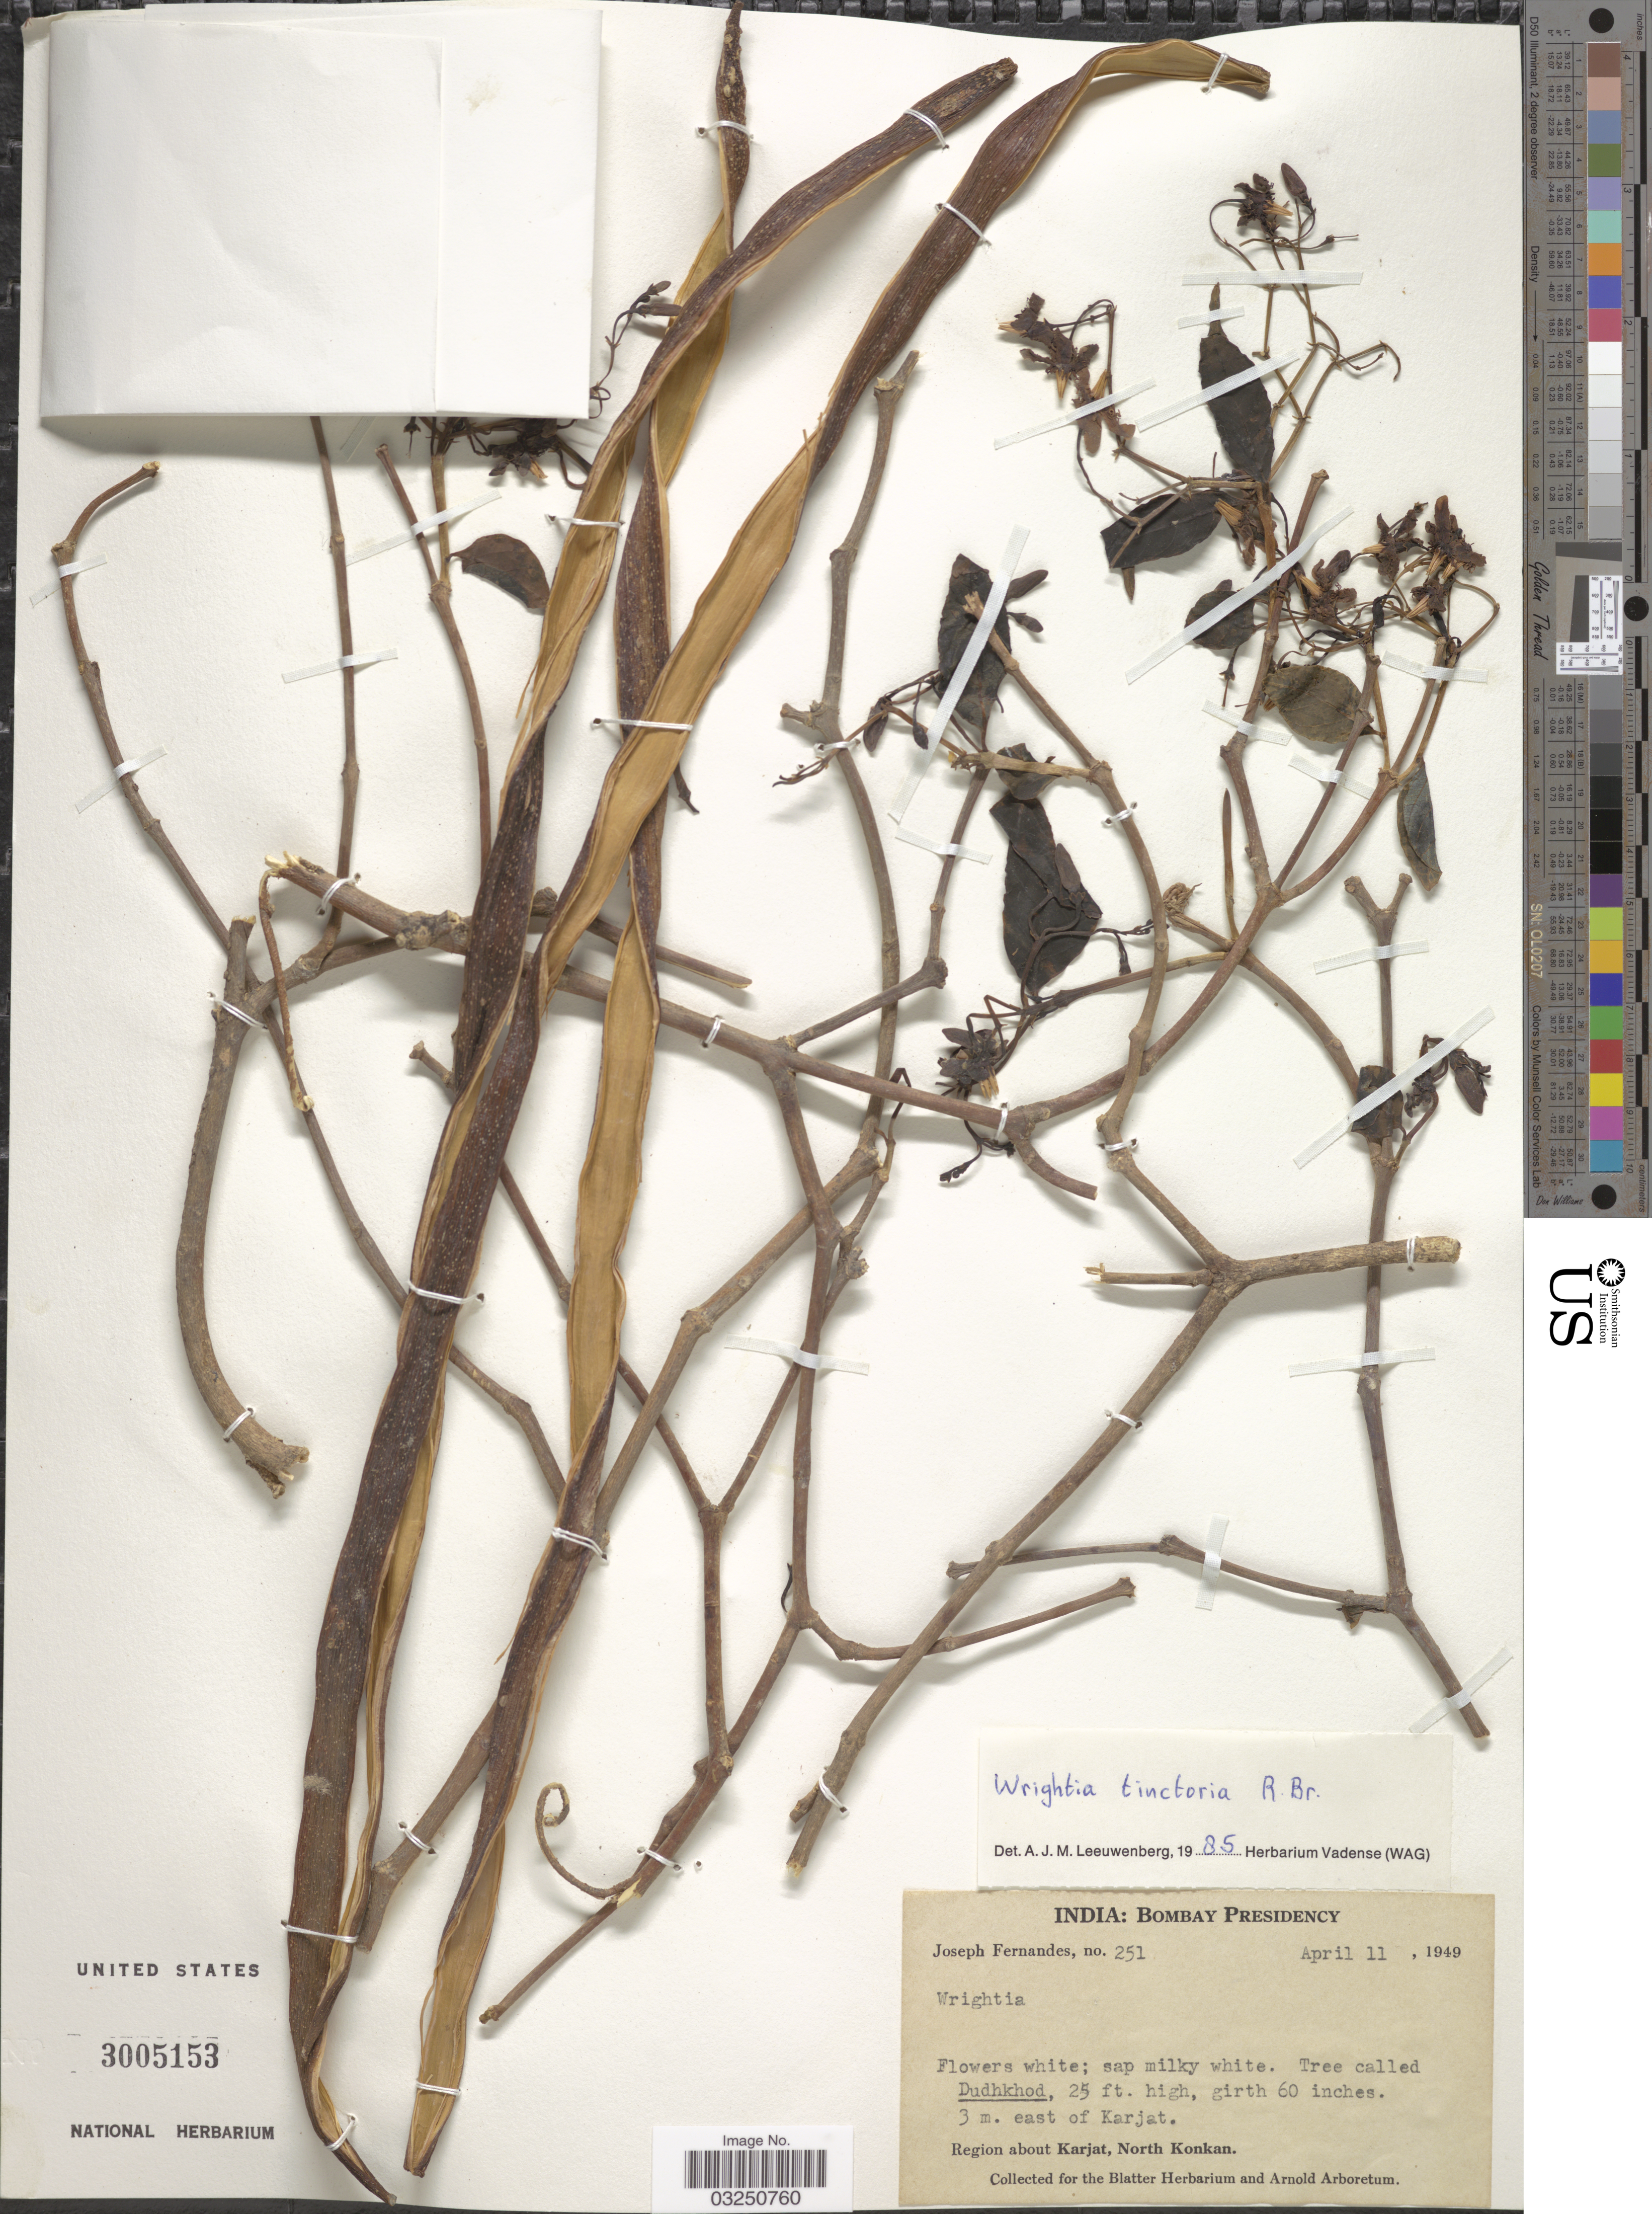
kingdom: Plantae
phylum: Tracheophyta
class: Magnoliopsida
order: Gentianales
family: Apocynaceae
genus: Wrightia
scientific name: Wrightia tinctoria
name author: R. Br.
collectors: J. Fernandes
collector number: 251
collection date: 1949-04-11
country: India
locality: Bombay Presidency. 3 m. east of Karjat. Region about Karjat, North Konkan.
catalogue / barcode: US 3005153